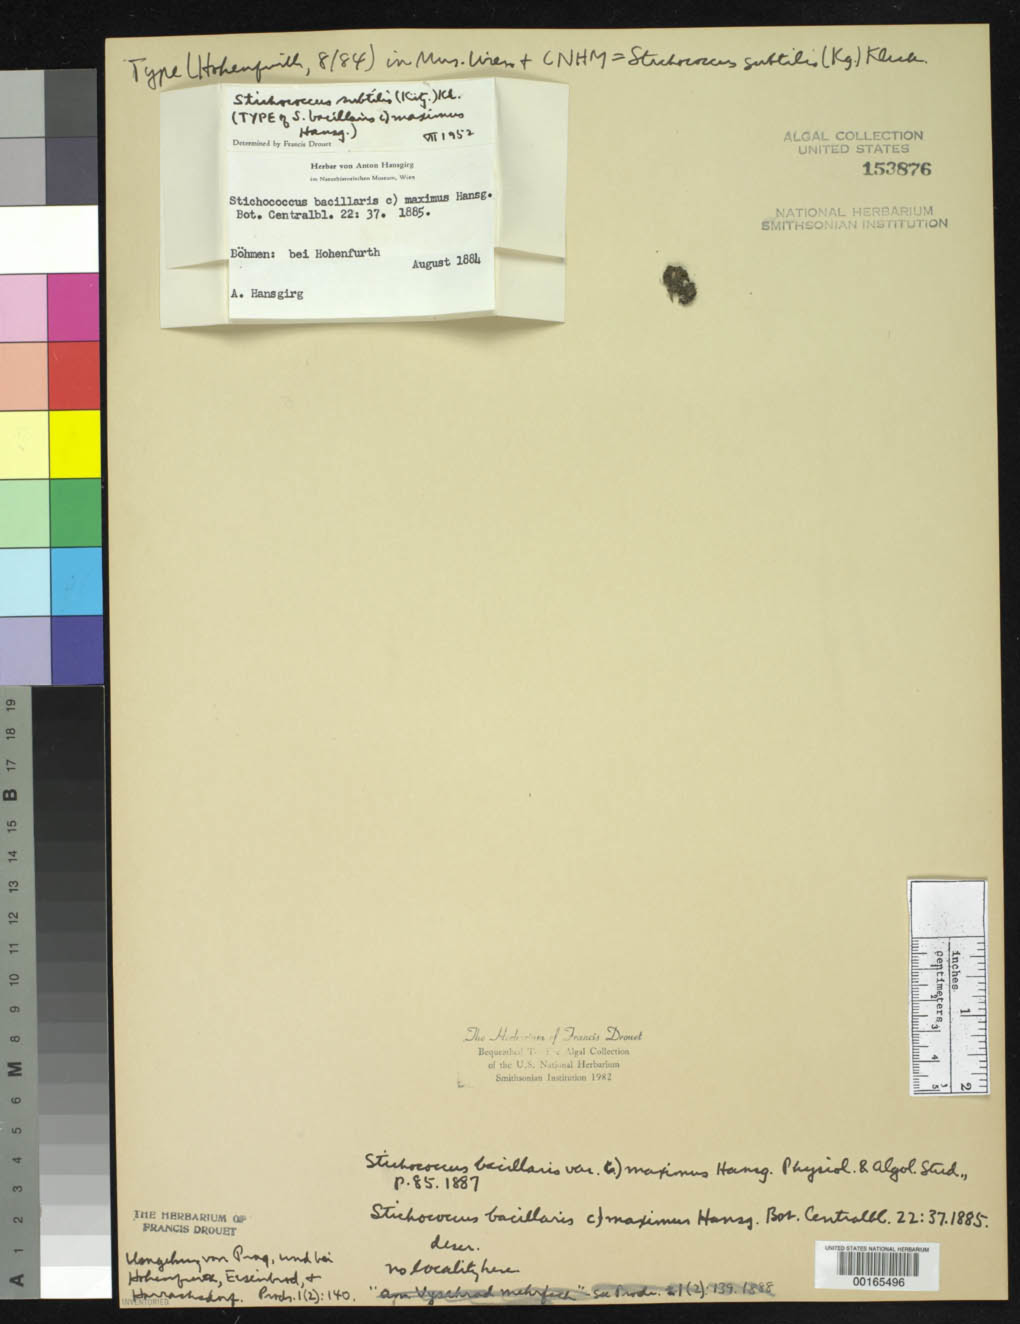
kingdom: Plantae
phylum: Chlorophyta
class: Ulvophyceae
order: Ulotrichales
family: Ulotrichaceae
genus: Stichococcus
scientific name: Stichococcus bacillaris var. maximus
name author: Hansg.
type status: Isotype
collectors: A. Hansgirg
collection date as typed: Aug 1884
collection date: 1884-08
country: Czechia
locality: Hohenfurth. [Bohemia (Bohmen)]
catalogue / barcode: US 153876